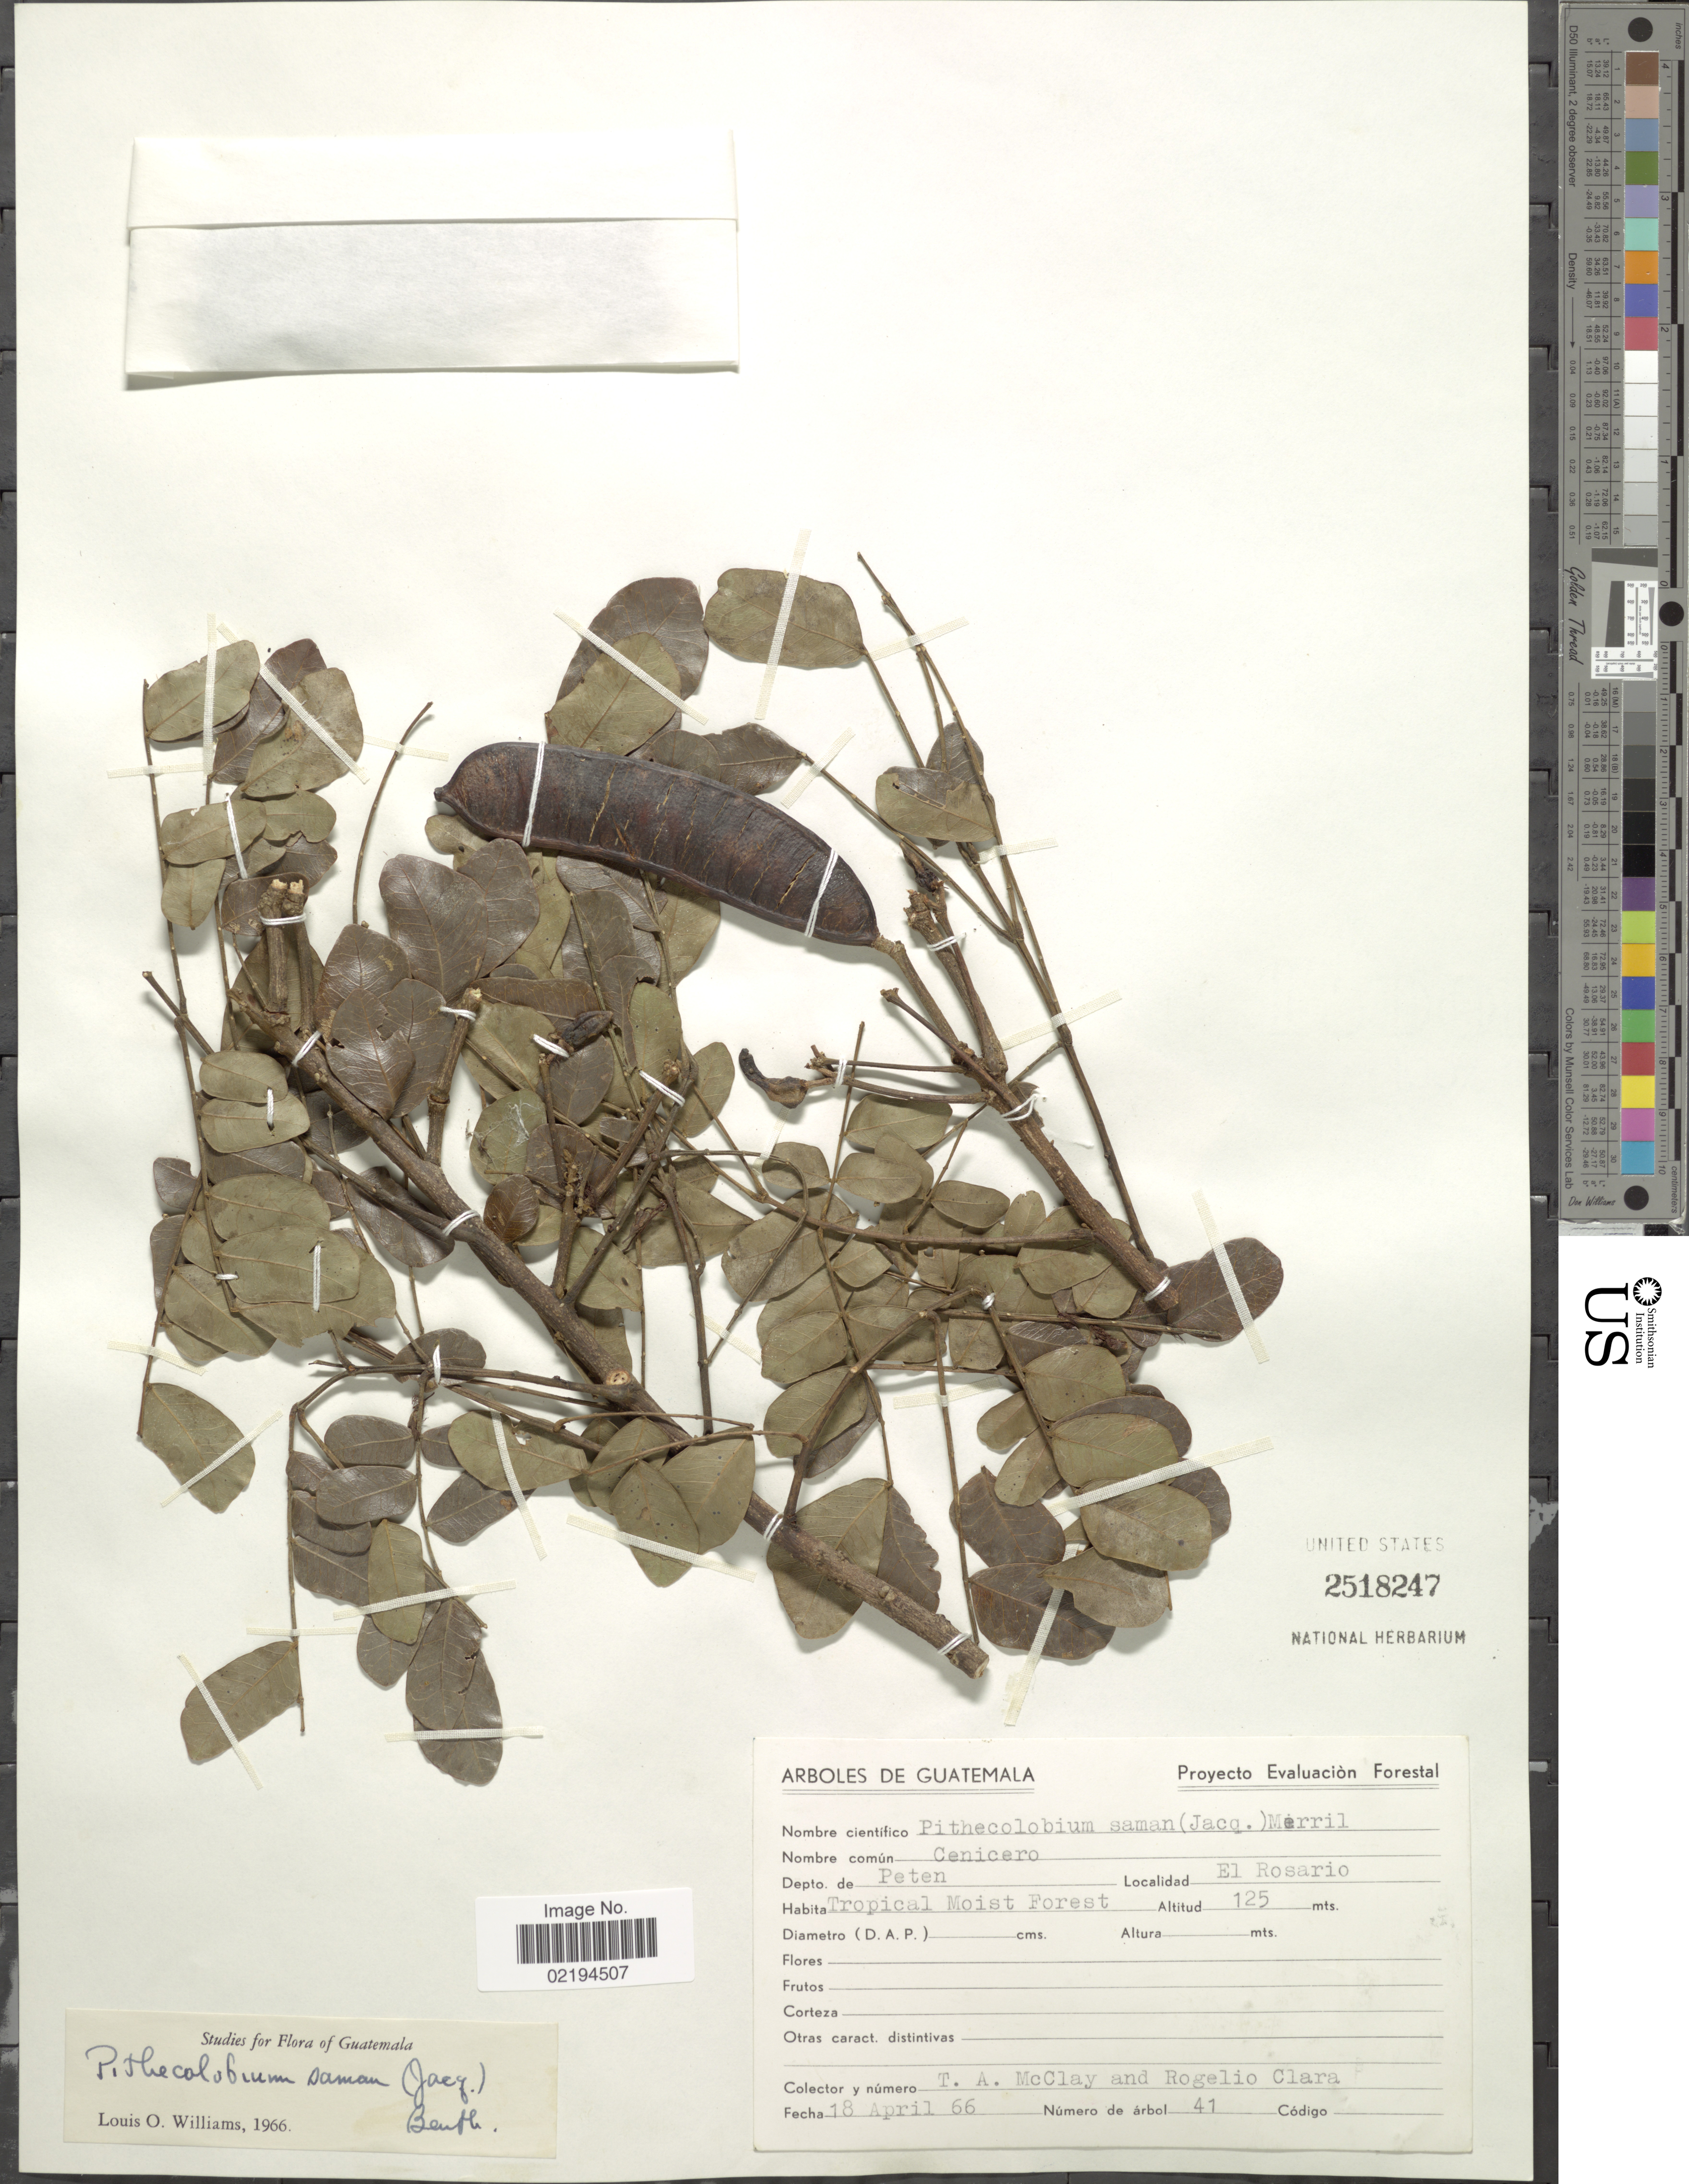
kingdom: Plantae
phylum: Tracheophyta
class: Magnoliopsida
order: Fabales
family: Fabaceae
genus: Samanea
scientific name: Samanea saman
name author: (Jacq.) Merr.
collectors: T. McClay & R. Clara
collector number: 41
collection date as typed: Transcribed d/m/y: 18/4/66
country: Guatemala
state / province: El Petén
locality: El Rosario, Tropical Moist Forest.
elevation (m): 125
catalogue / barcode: US 2518247